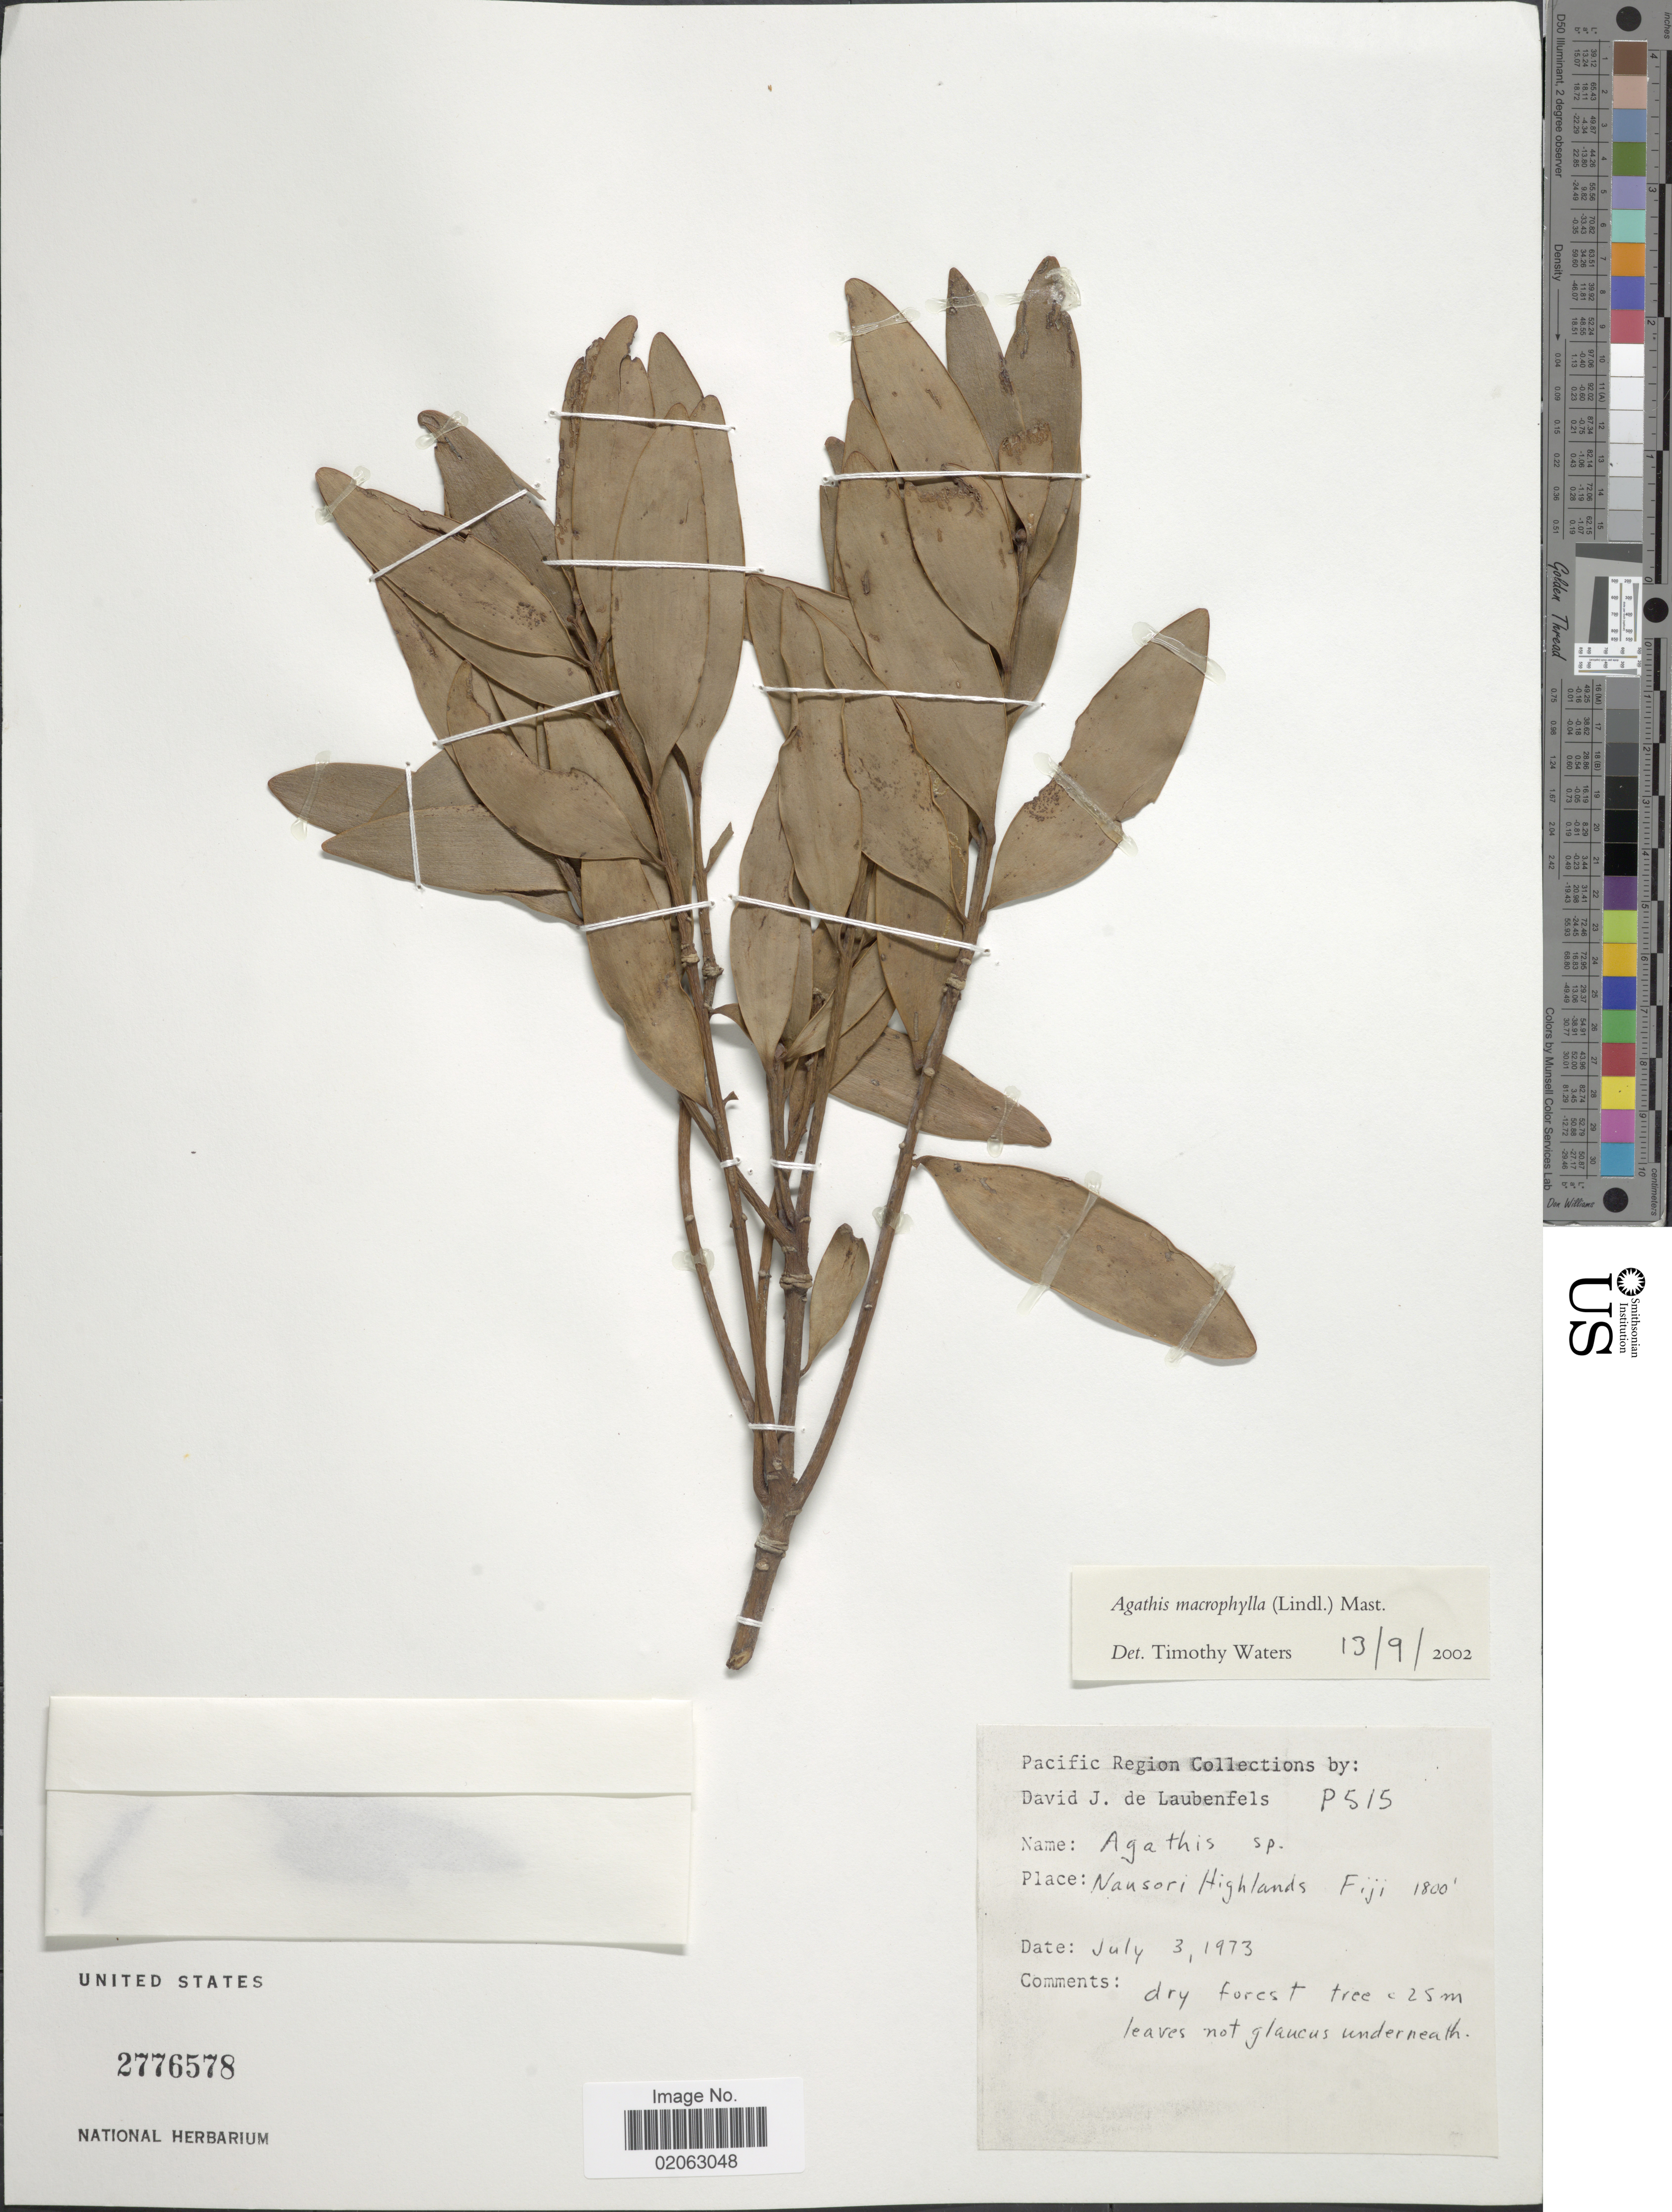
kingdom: Plantae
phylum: Tracheophyta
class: Pinopsida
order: Pinales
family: Araucariaceae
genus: Agathis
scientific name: Agathis macrophylla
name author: (Lindl.) Mast.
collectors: D. J. de Laubenfels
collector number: P515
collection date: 1973-07-03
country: Fiji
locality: Pacific Region, Nausori Highlands Fiji.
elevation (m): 549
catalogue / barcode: US 2776578